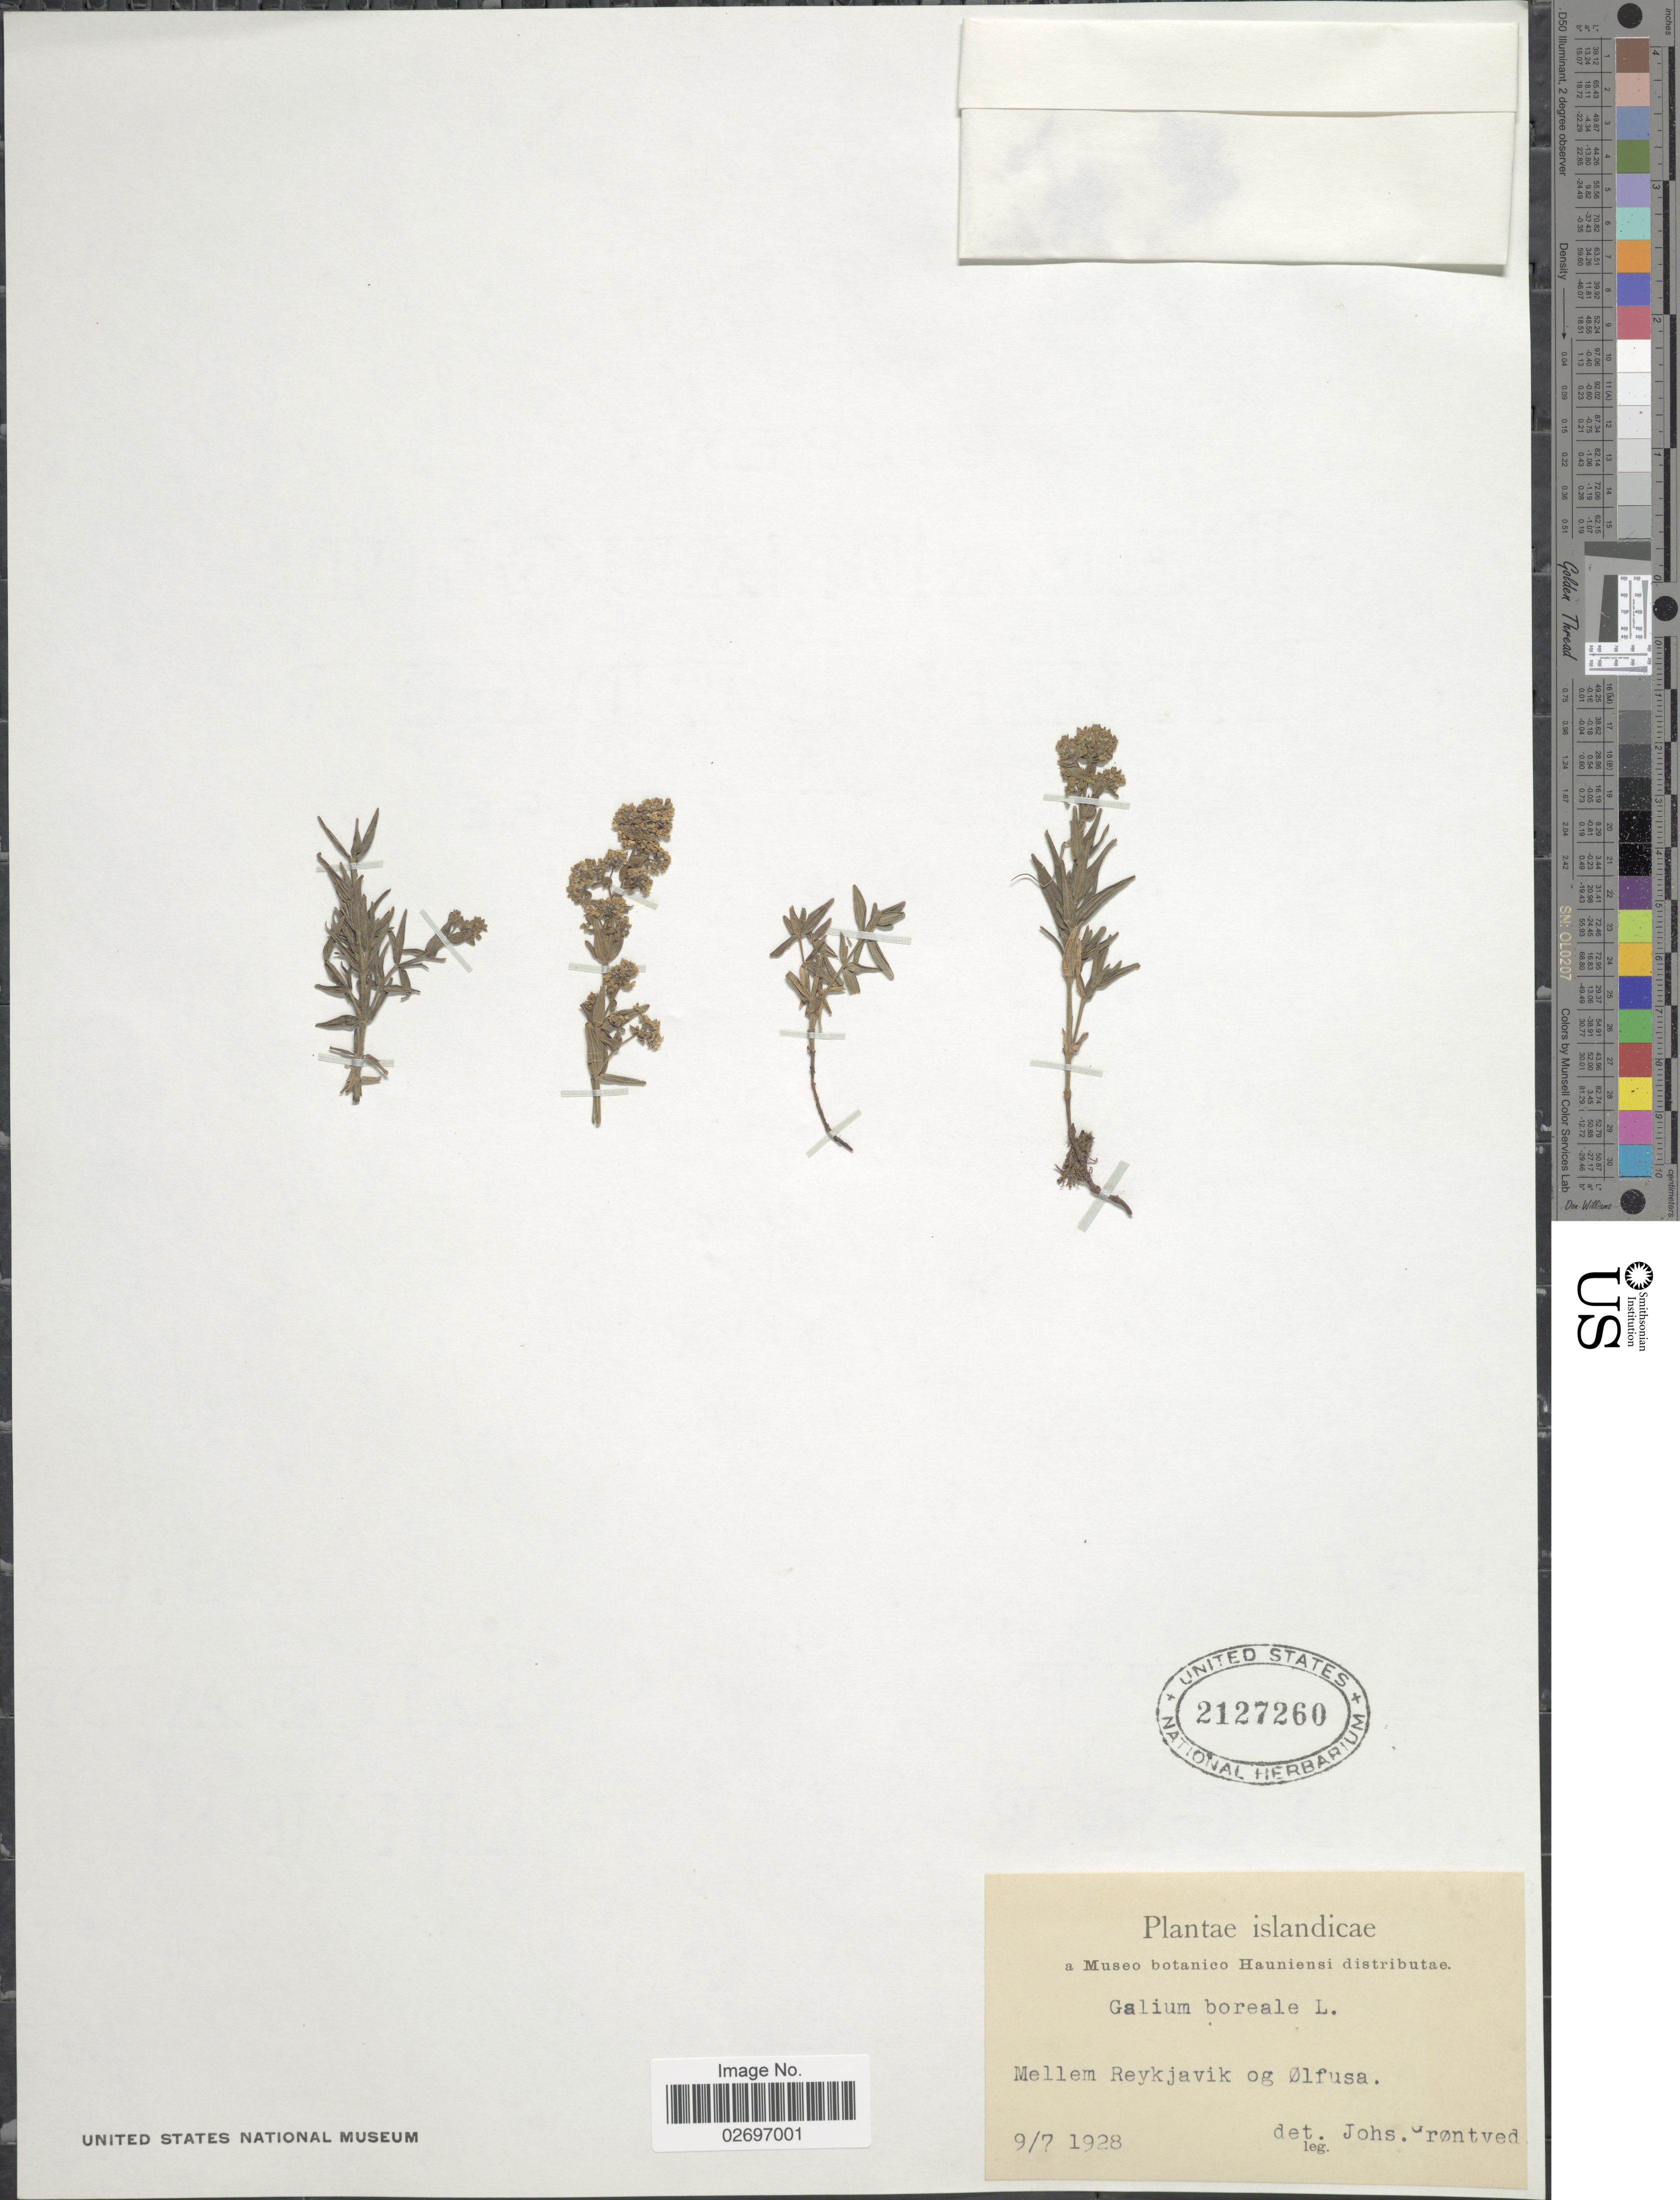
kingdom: Plantae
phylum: Tracheophyta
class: Magnoliopsida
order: Gentianales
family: Rubiaceae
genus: Galium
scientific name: Galium boreale L.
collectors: J. Grøntved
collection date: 1928-07-09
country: Iceland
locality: Mellem Reykjavik og Olfusa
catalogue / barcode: US 2127260